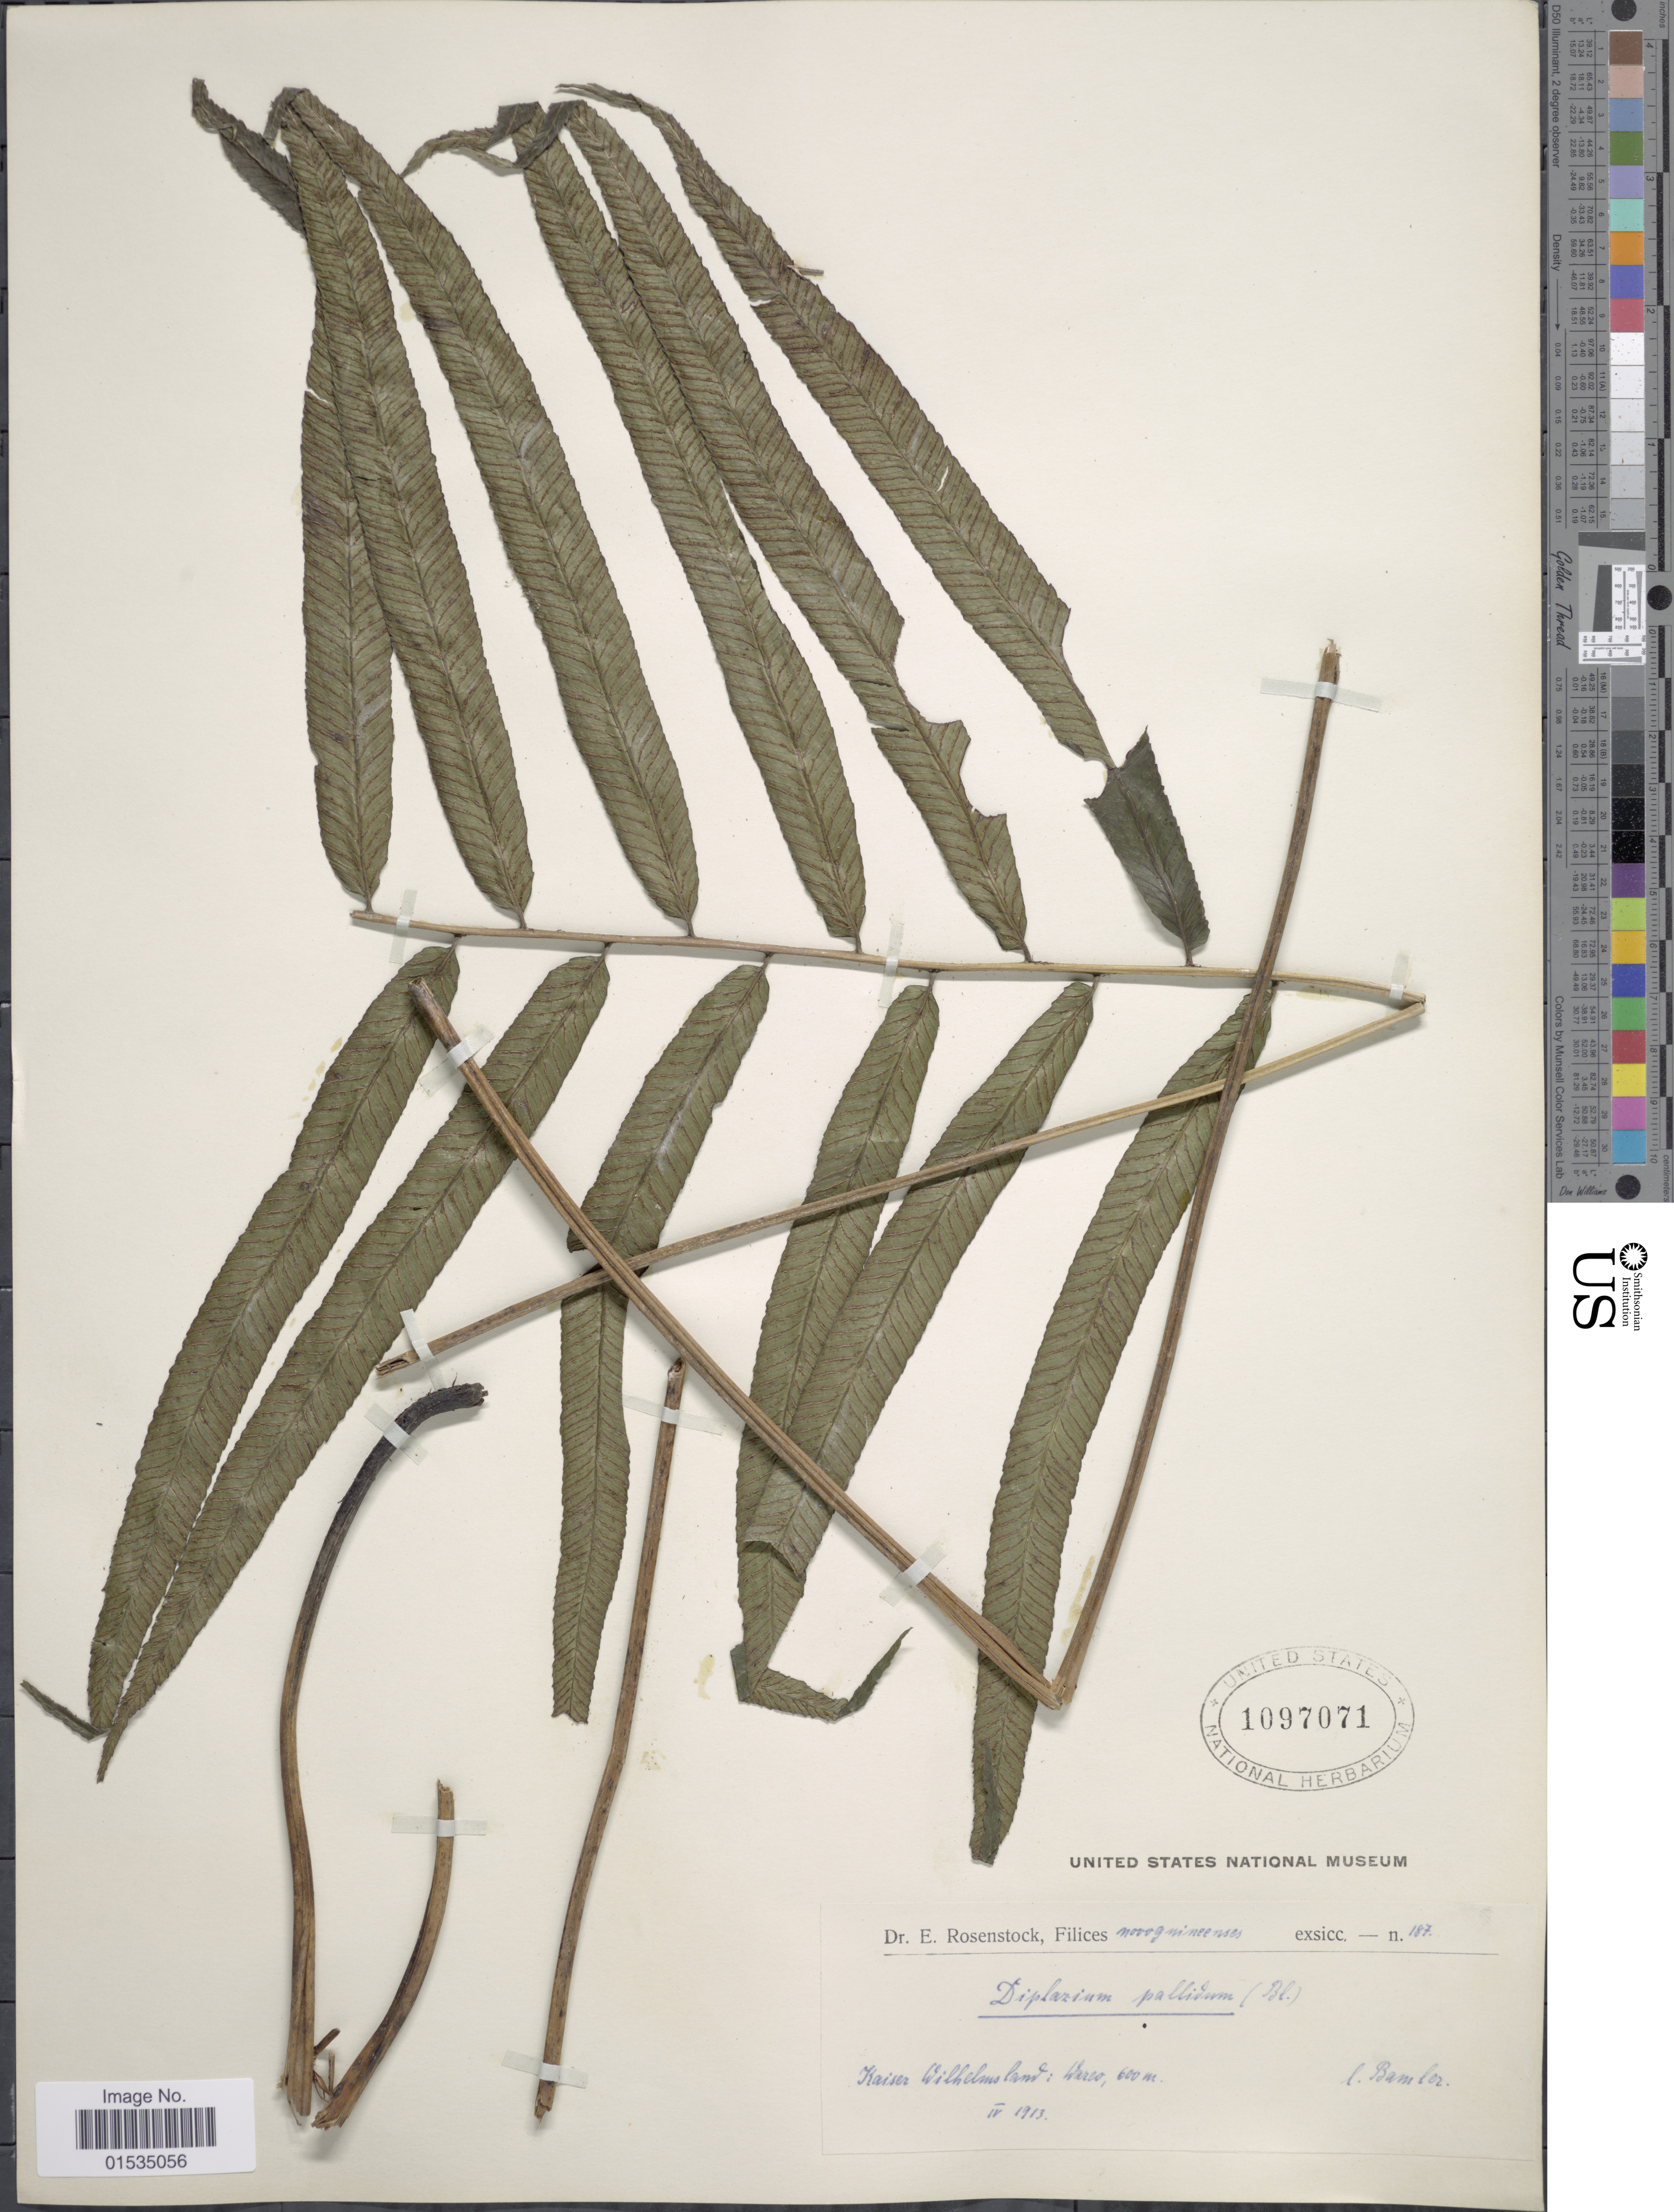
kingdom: Plantae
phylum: Tracheophyta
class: Polypodiopsida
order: Polypodiales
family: Athyriaceae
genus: Diplazium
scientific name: Diplazium pallidum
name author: (Blume) T. Moore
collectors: L. Bamler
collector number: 187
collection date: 1913-04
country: Papua New Guinea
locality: New Guinea, Kaiser Wilhelmsland: Oreo [interpreted]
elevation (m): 600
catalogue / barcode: US 1097071